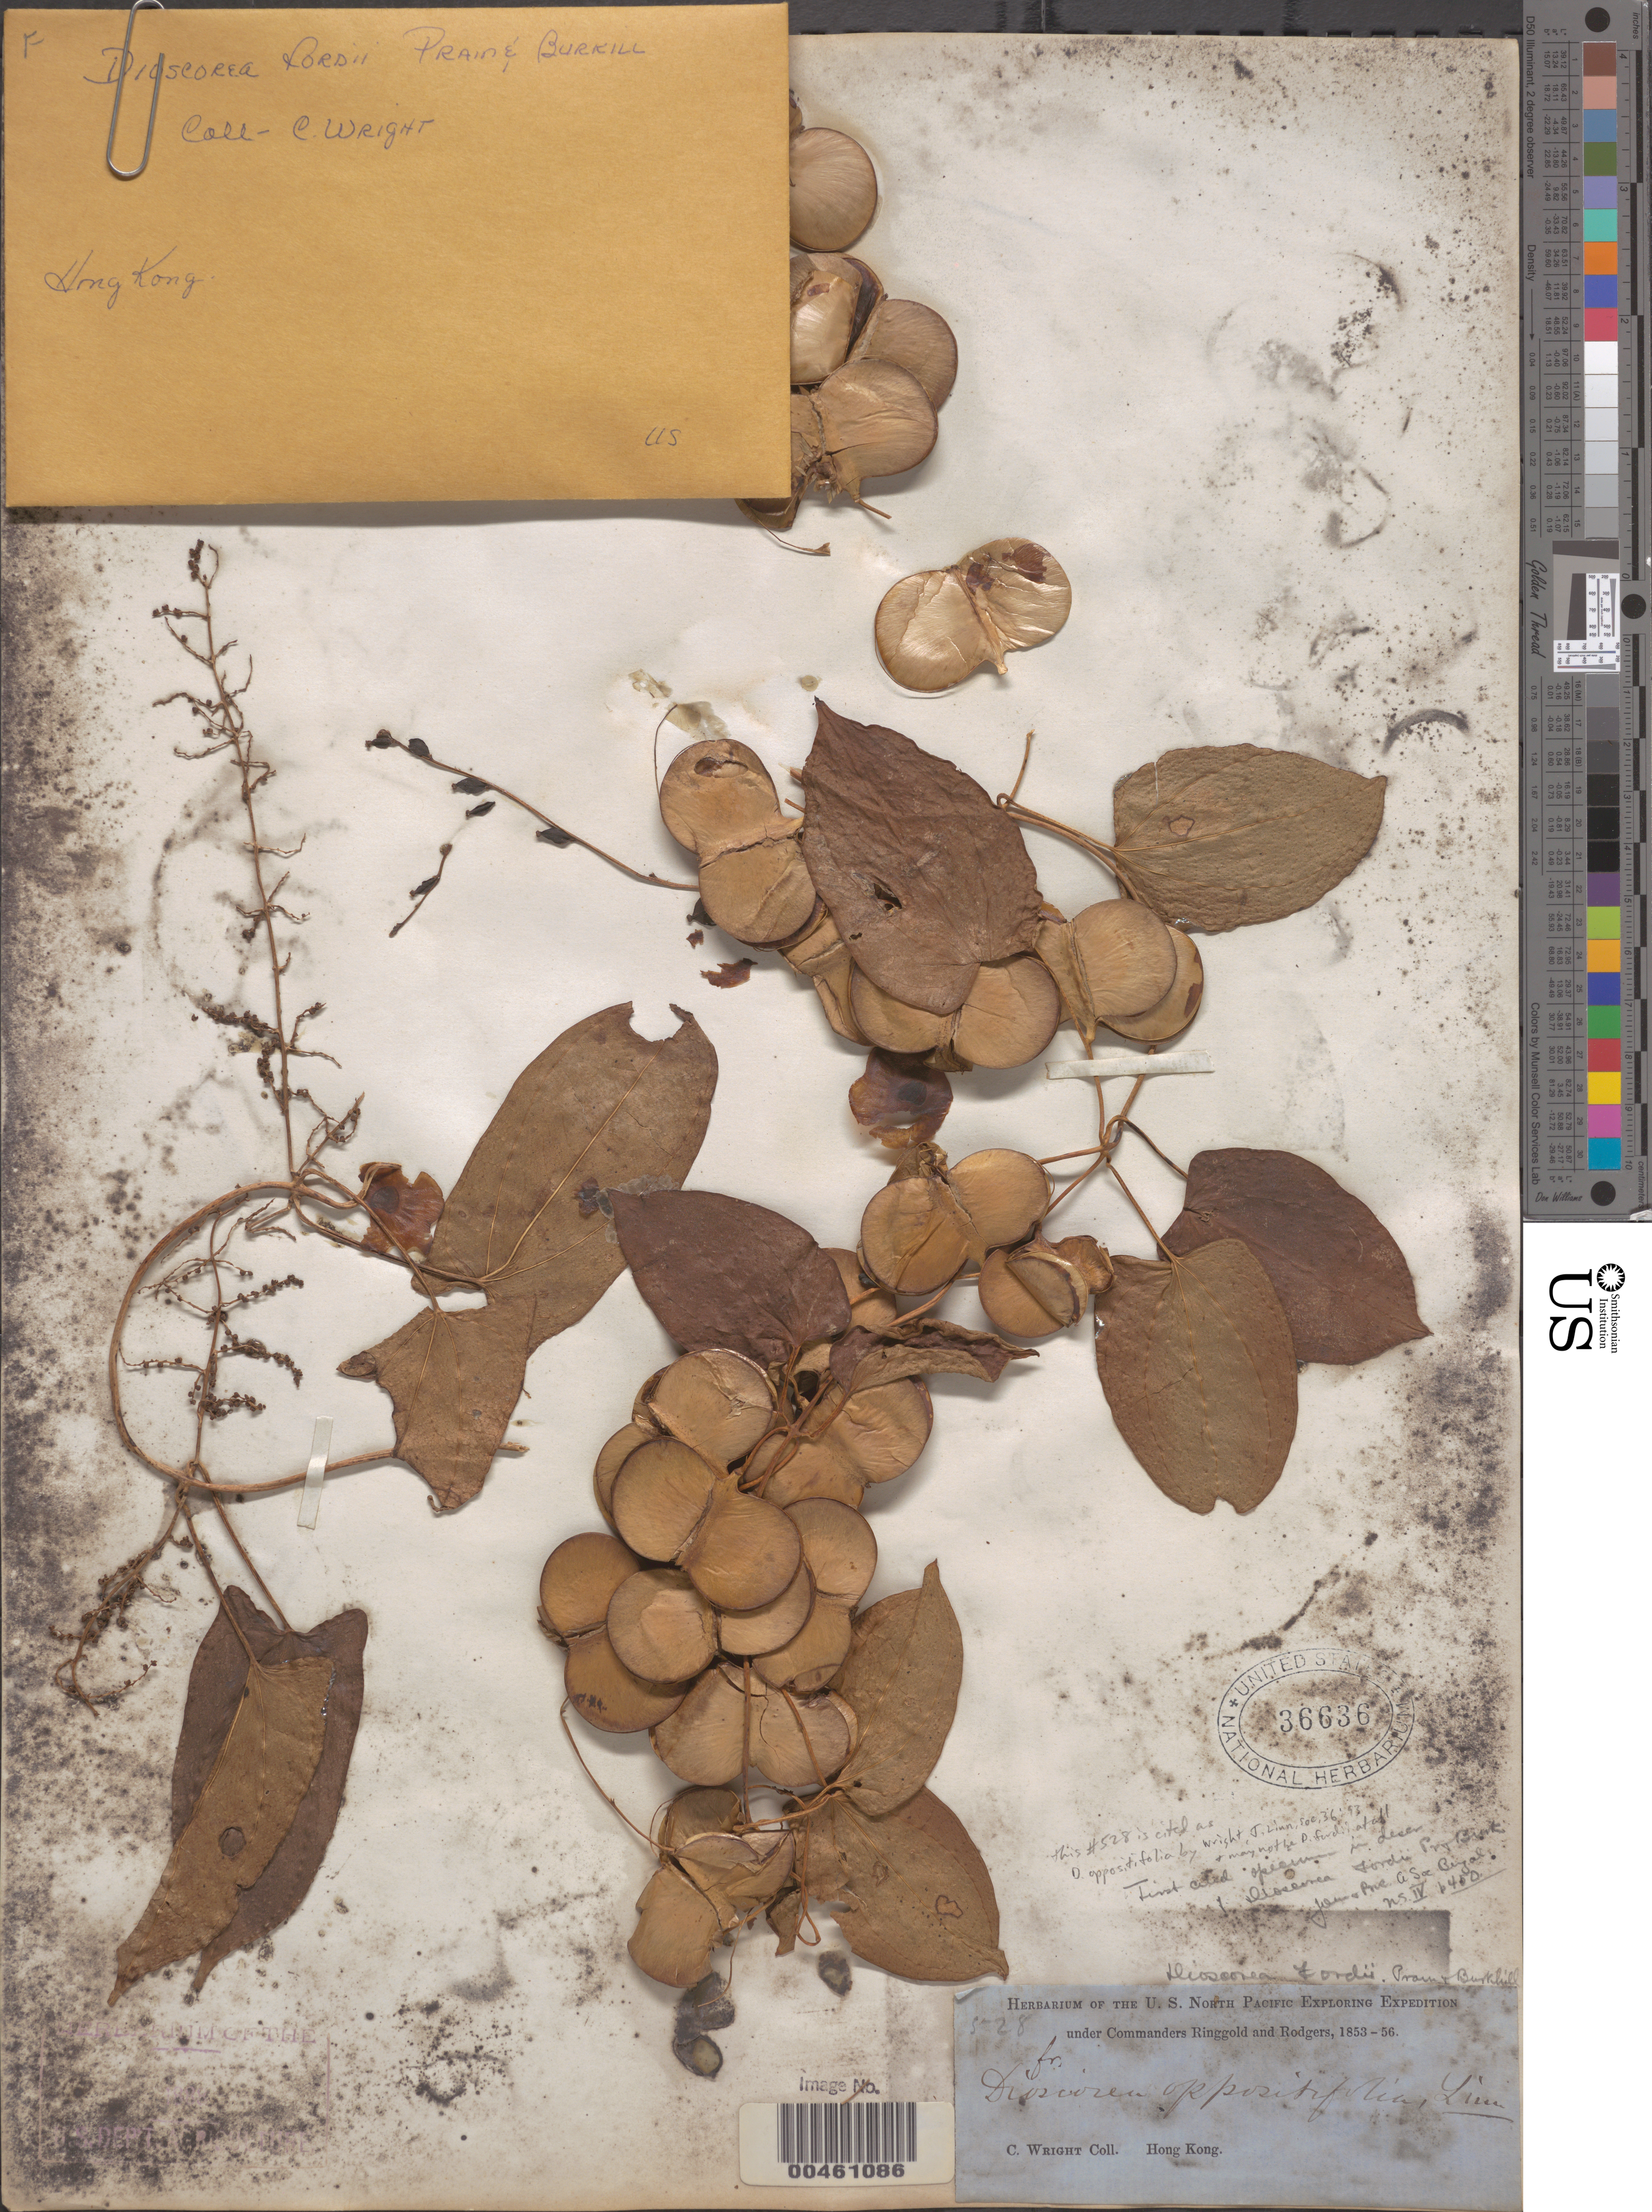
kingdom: Plantae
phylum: Tracheophyta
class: Liliopsida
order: Dioscoreales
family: Dioscoreaceae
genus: Dioscorea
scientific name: Dioscorea fordii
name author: Prain & Burkill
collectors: C. Wright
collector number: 528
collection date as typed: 1853 to -- --- 1856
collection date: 1853/1856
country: China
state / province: Hong Kong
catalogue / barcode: US 36636